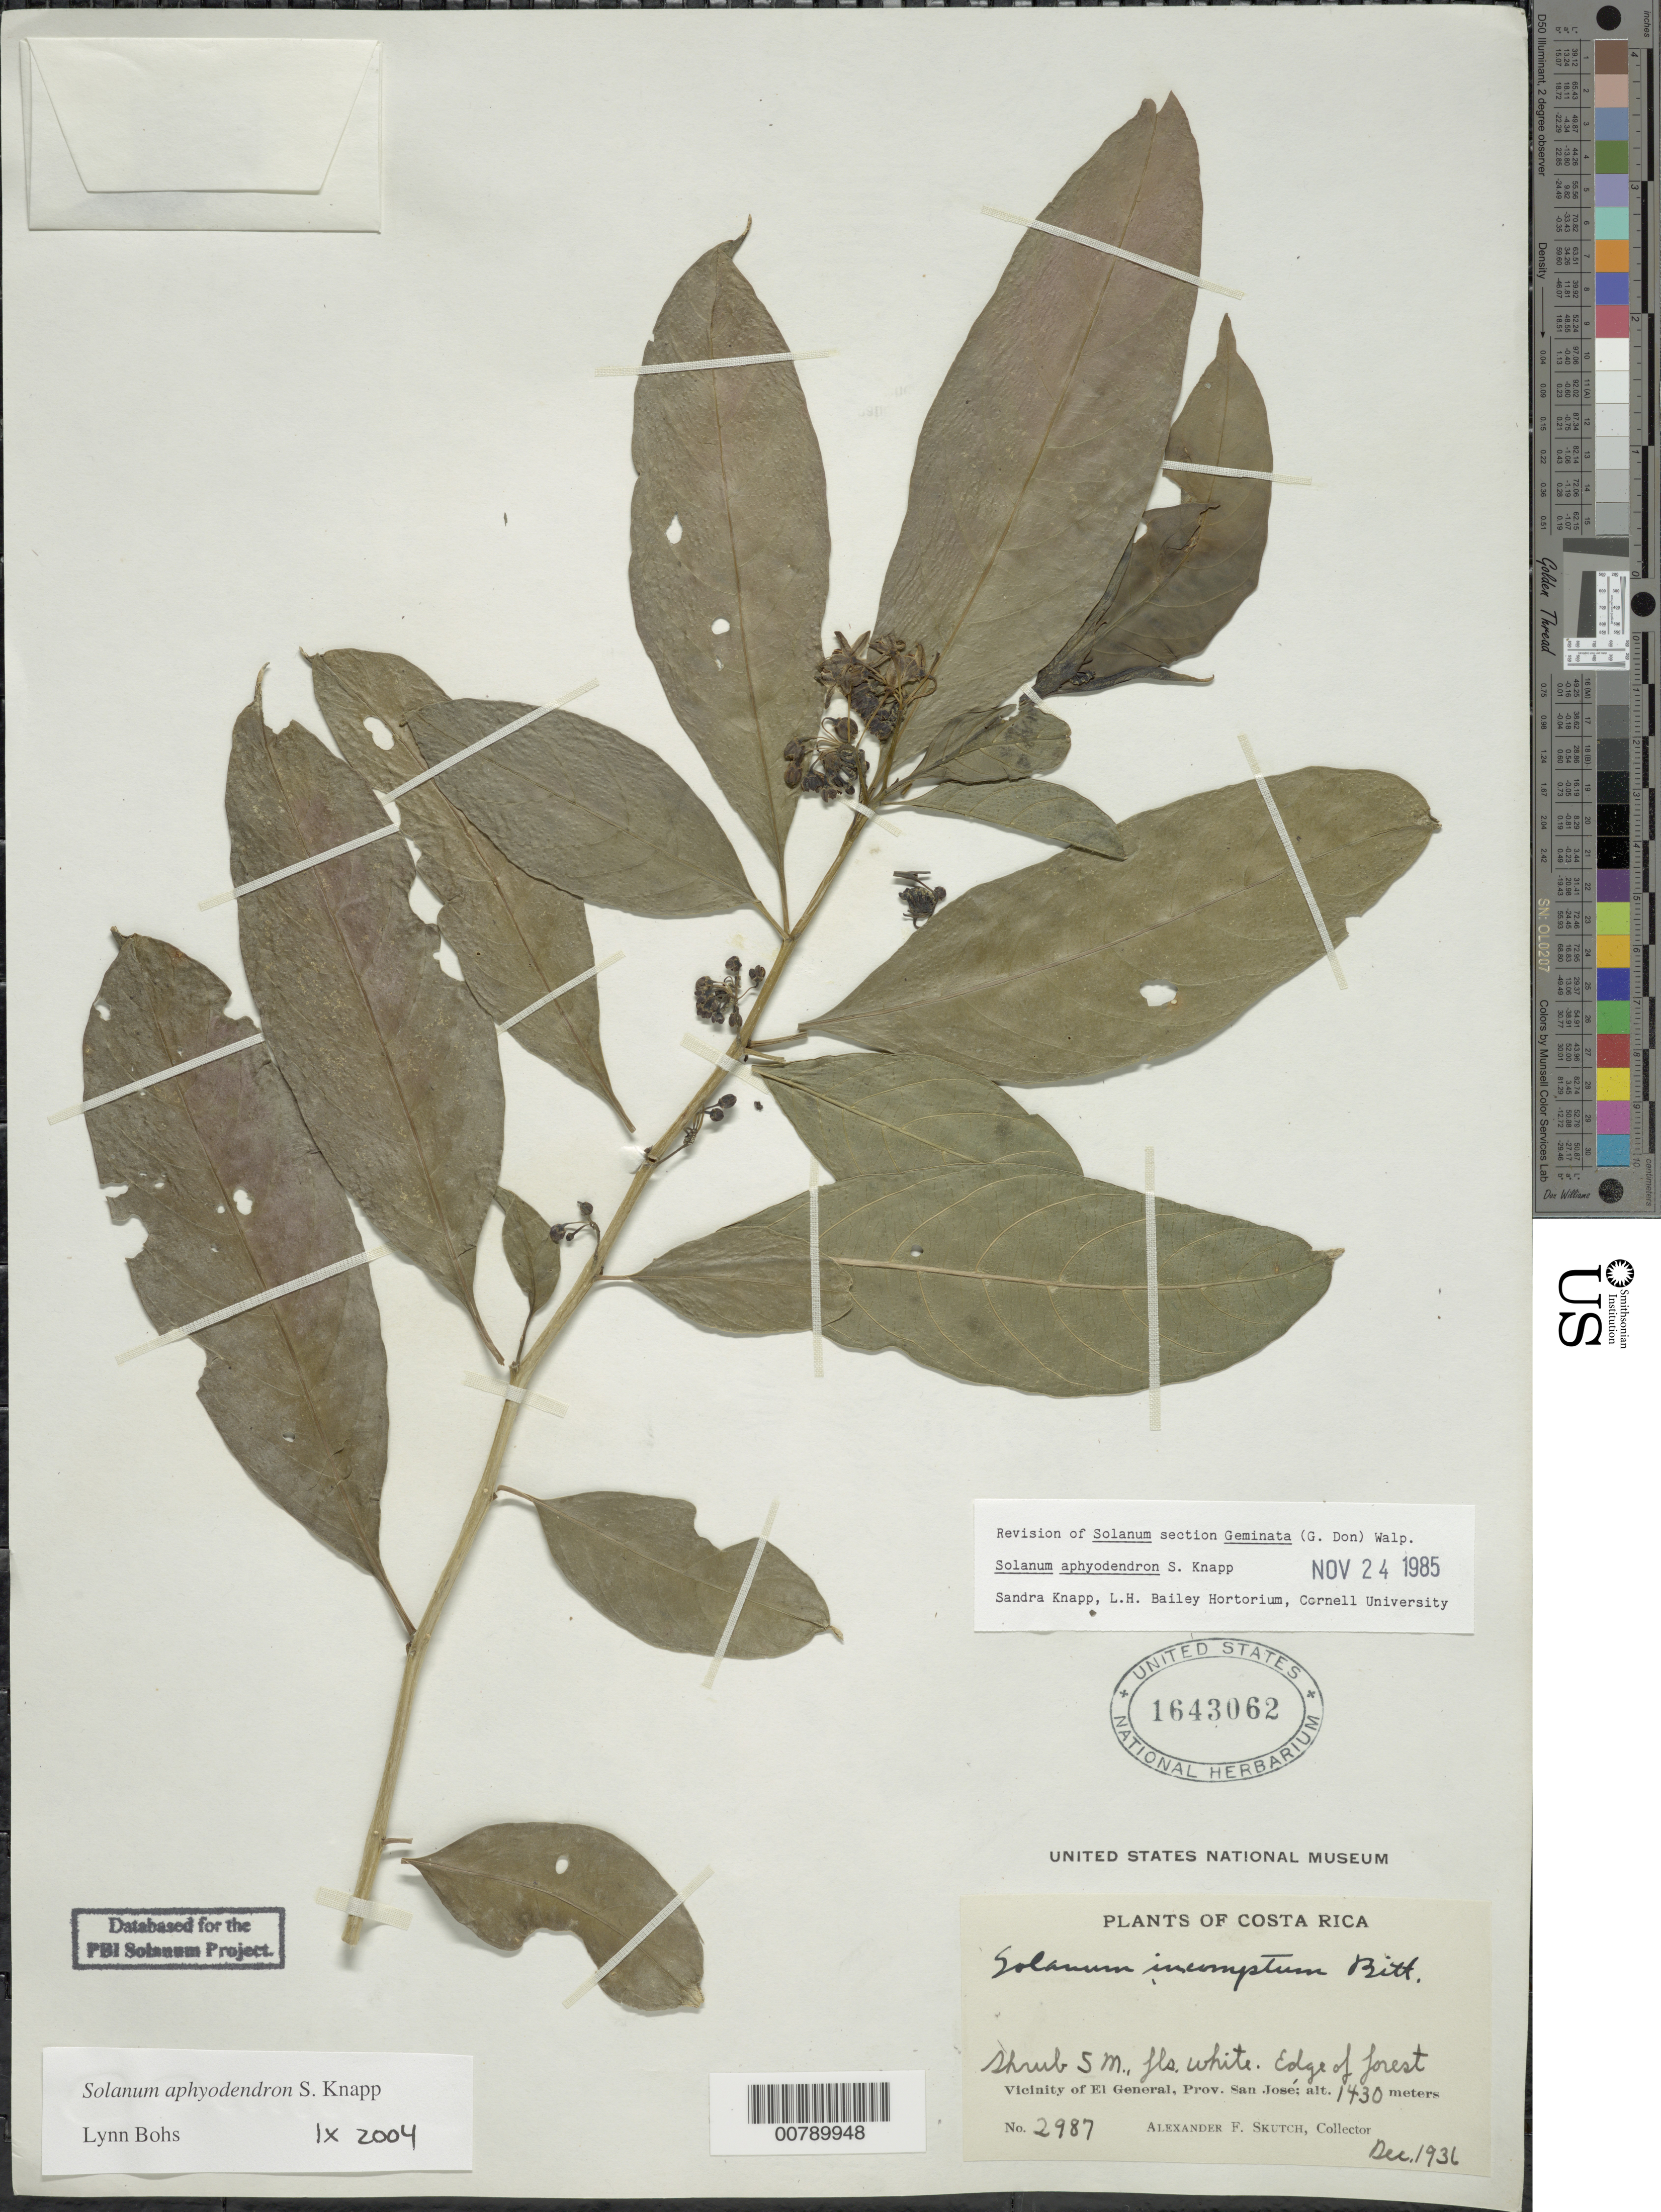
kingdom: Plantae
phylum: Tracheophyta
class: Magnoliopsida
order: Solanales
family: Solanaceae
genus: Solanum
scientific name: Solanum aphyodendron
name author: S. Knapp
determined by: Bohs, L. A.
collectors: A. F. Skutch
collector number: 2987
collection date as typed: Dec 1936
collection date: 1936-12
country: Costa Rica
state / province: San José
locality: Vicinity of El General.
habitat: Edge of forest.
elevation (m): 1430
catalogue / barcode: US 1643062